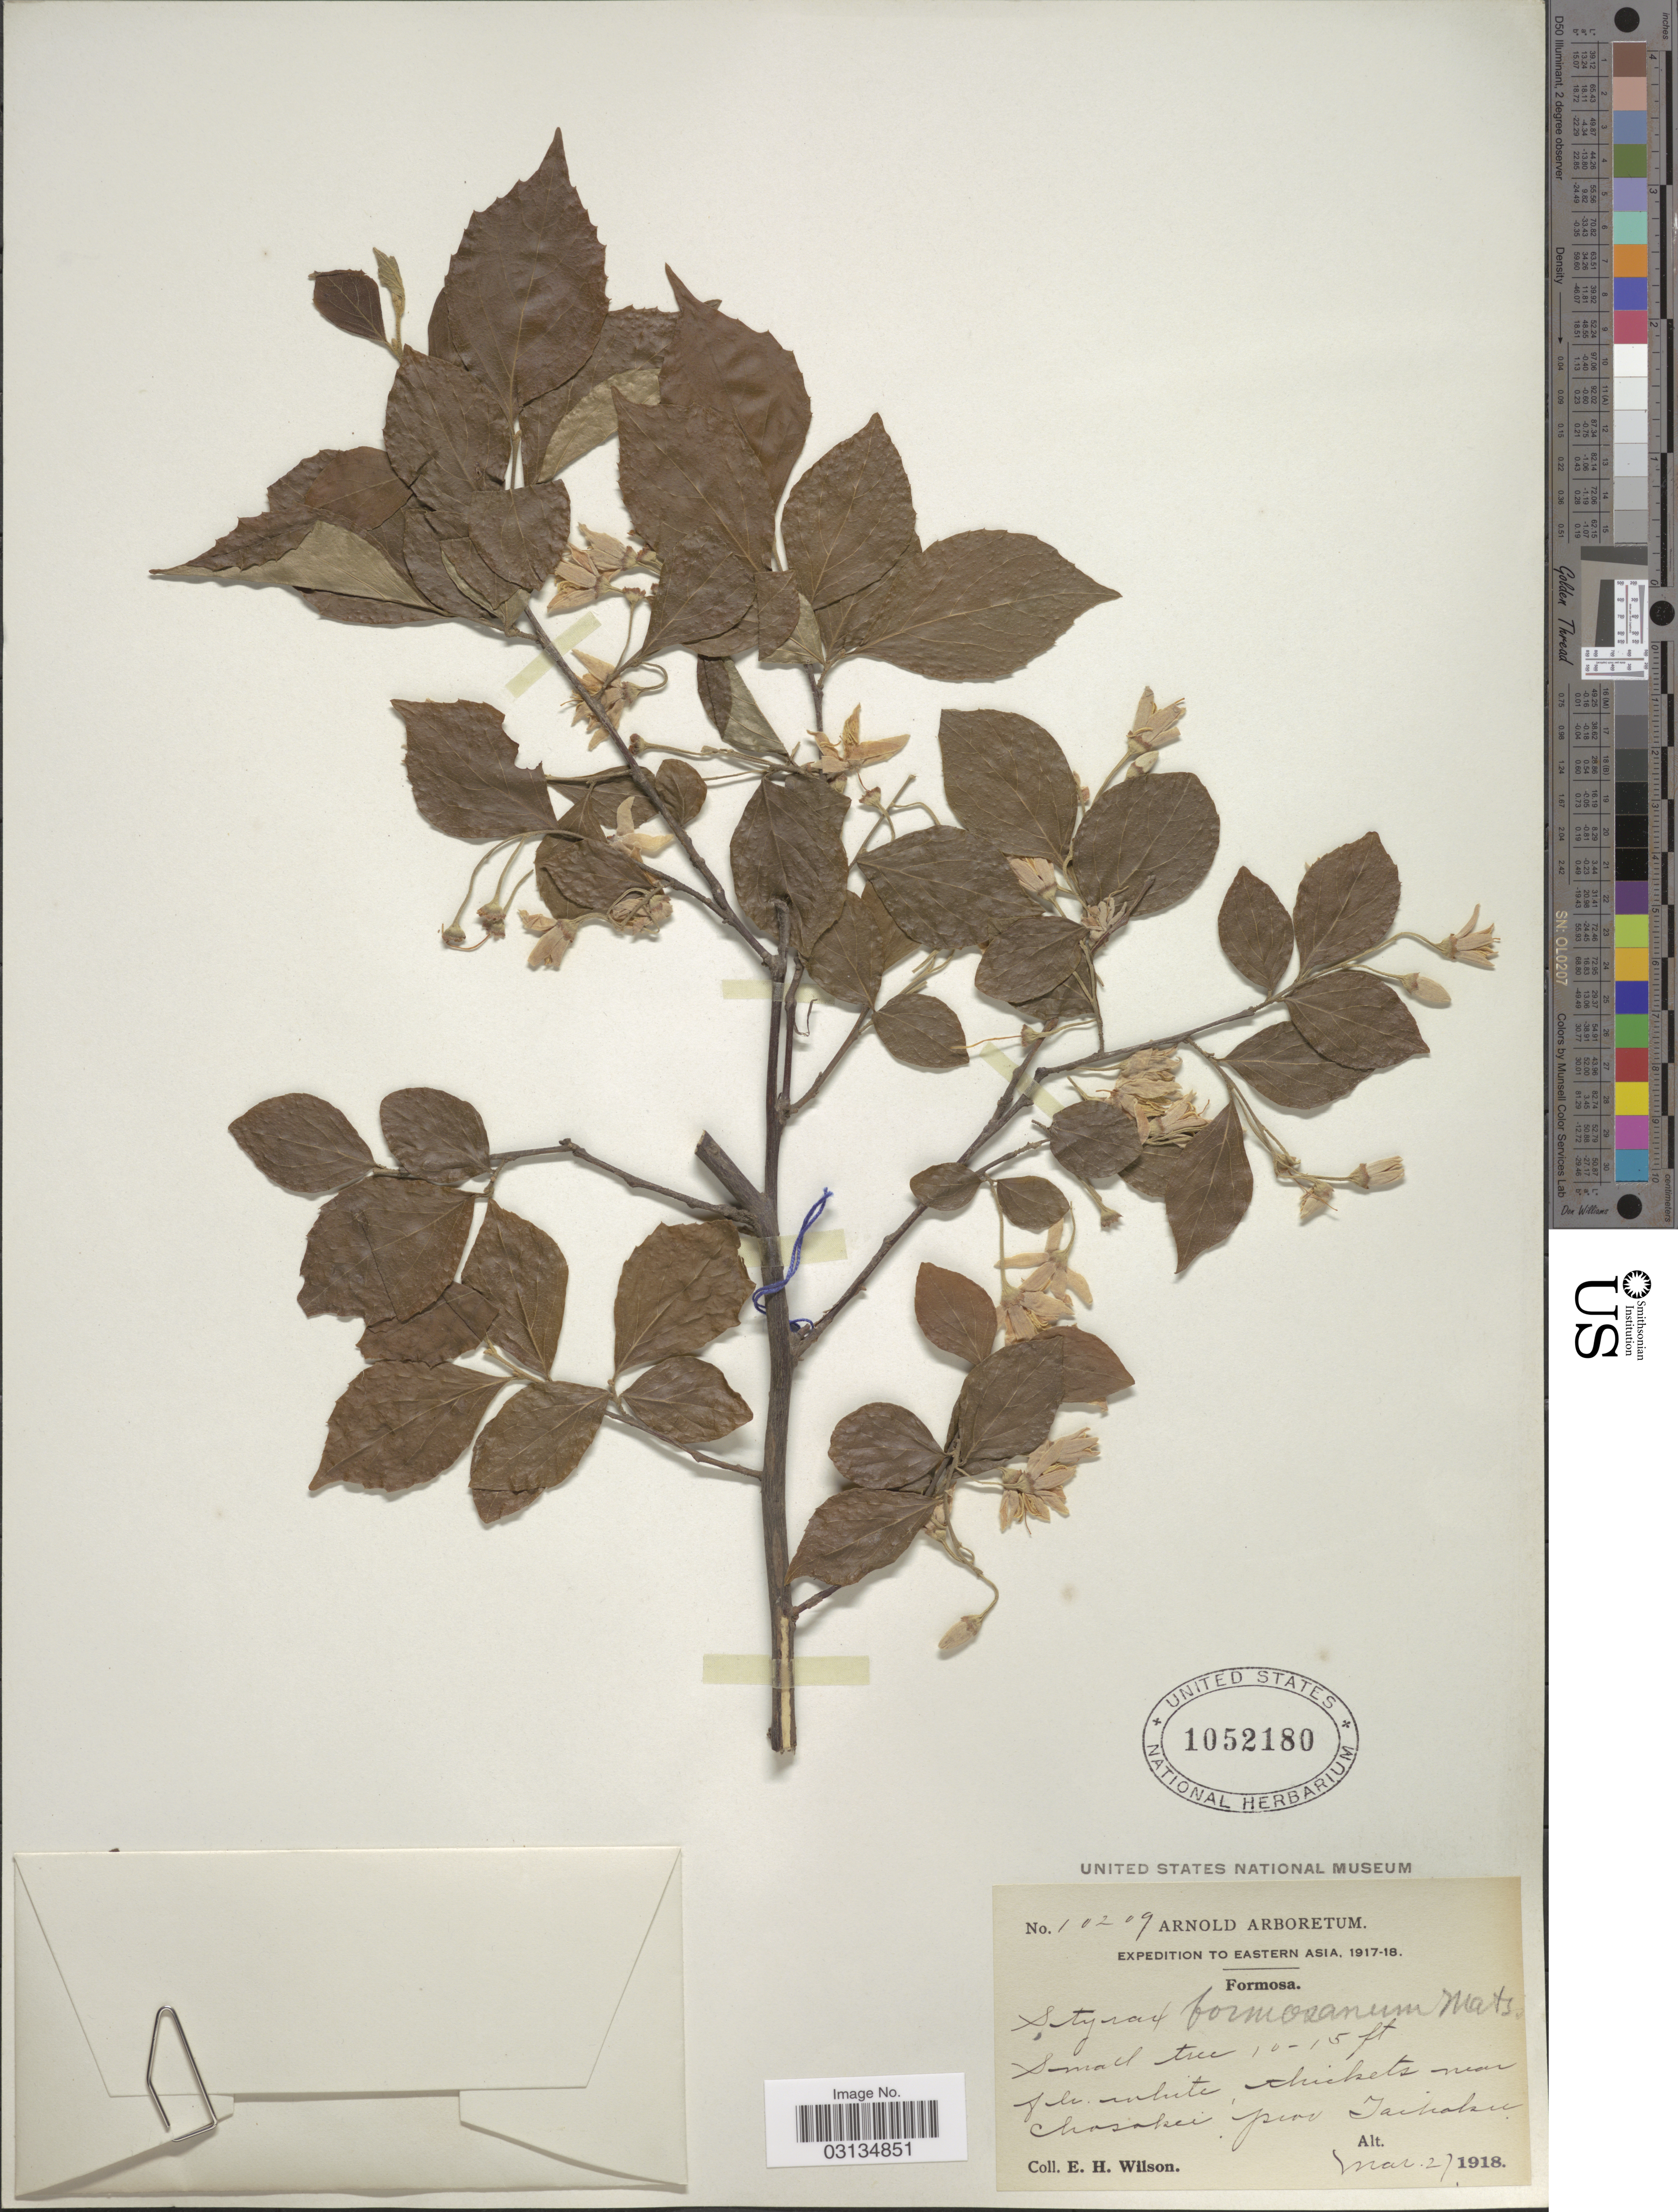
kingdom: Plantae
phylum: Tracheophyta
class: Magnoliopsida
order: Ericales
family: Styracaceae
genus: Styrax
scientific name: Styrax formosanus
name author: Matsum.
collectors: E. Wilson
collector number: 10209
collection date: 1918-03-27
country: Taiwan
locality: Eastern Asia. Formosa. Near Chosokei , Prov. Taihoku.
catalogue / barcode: US 1052180